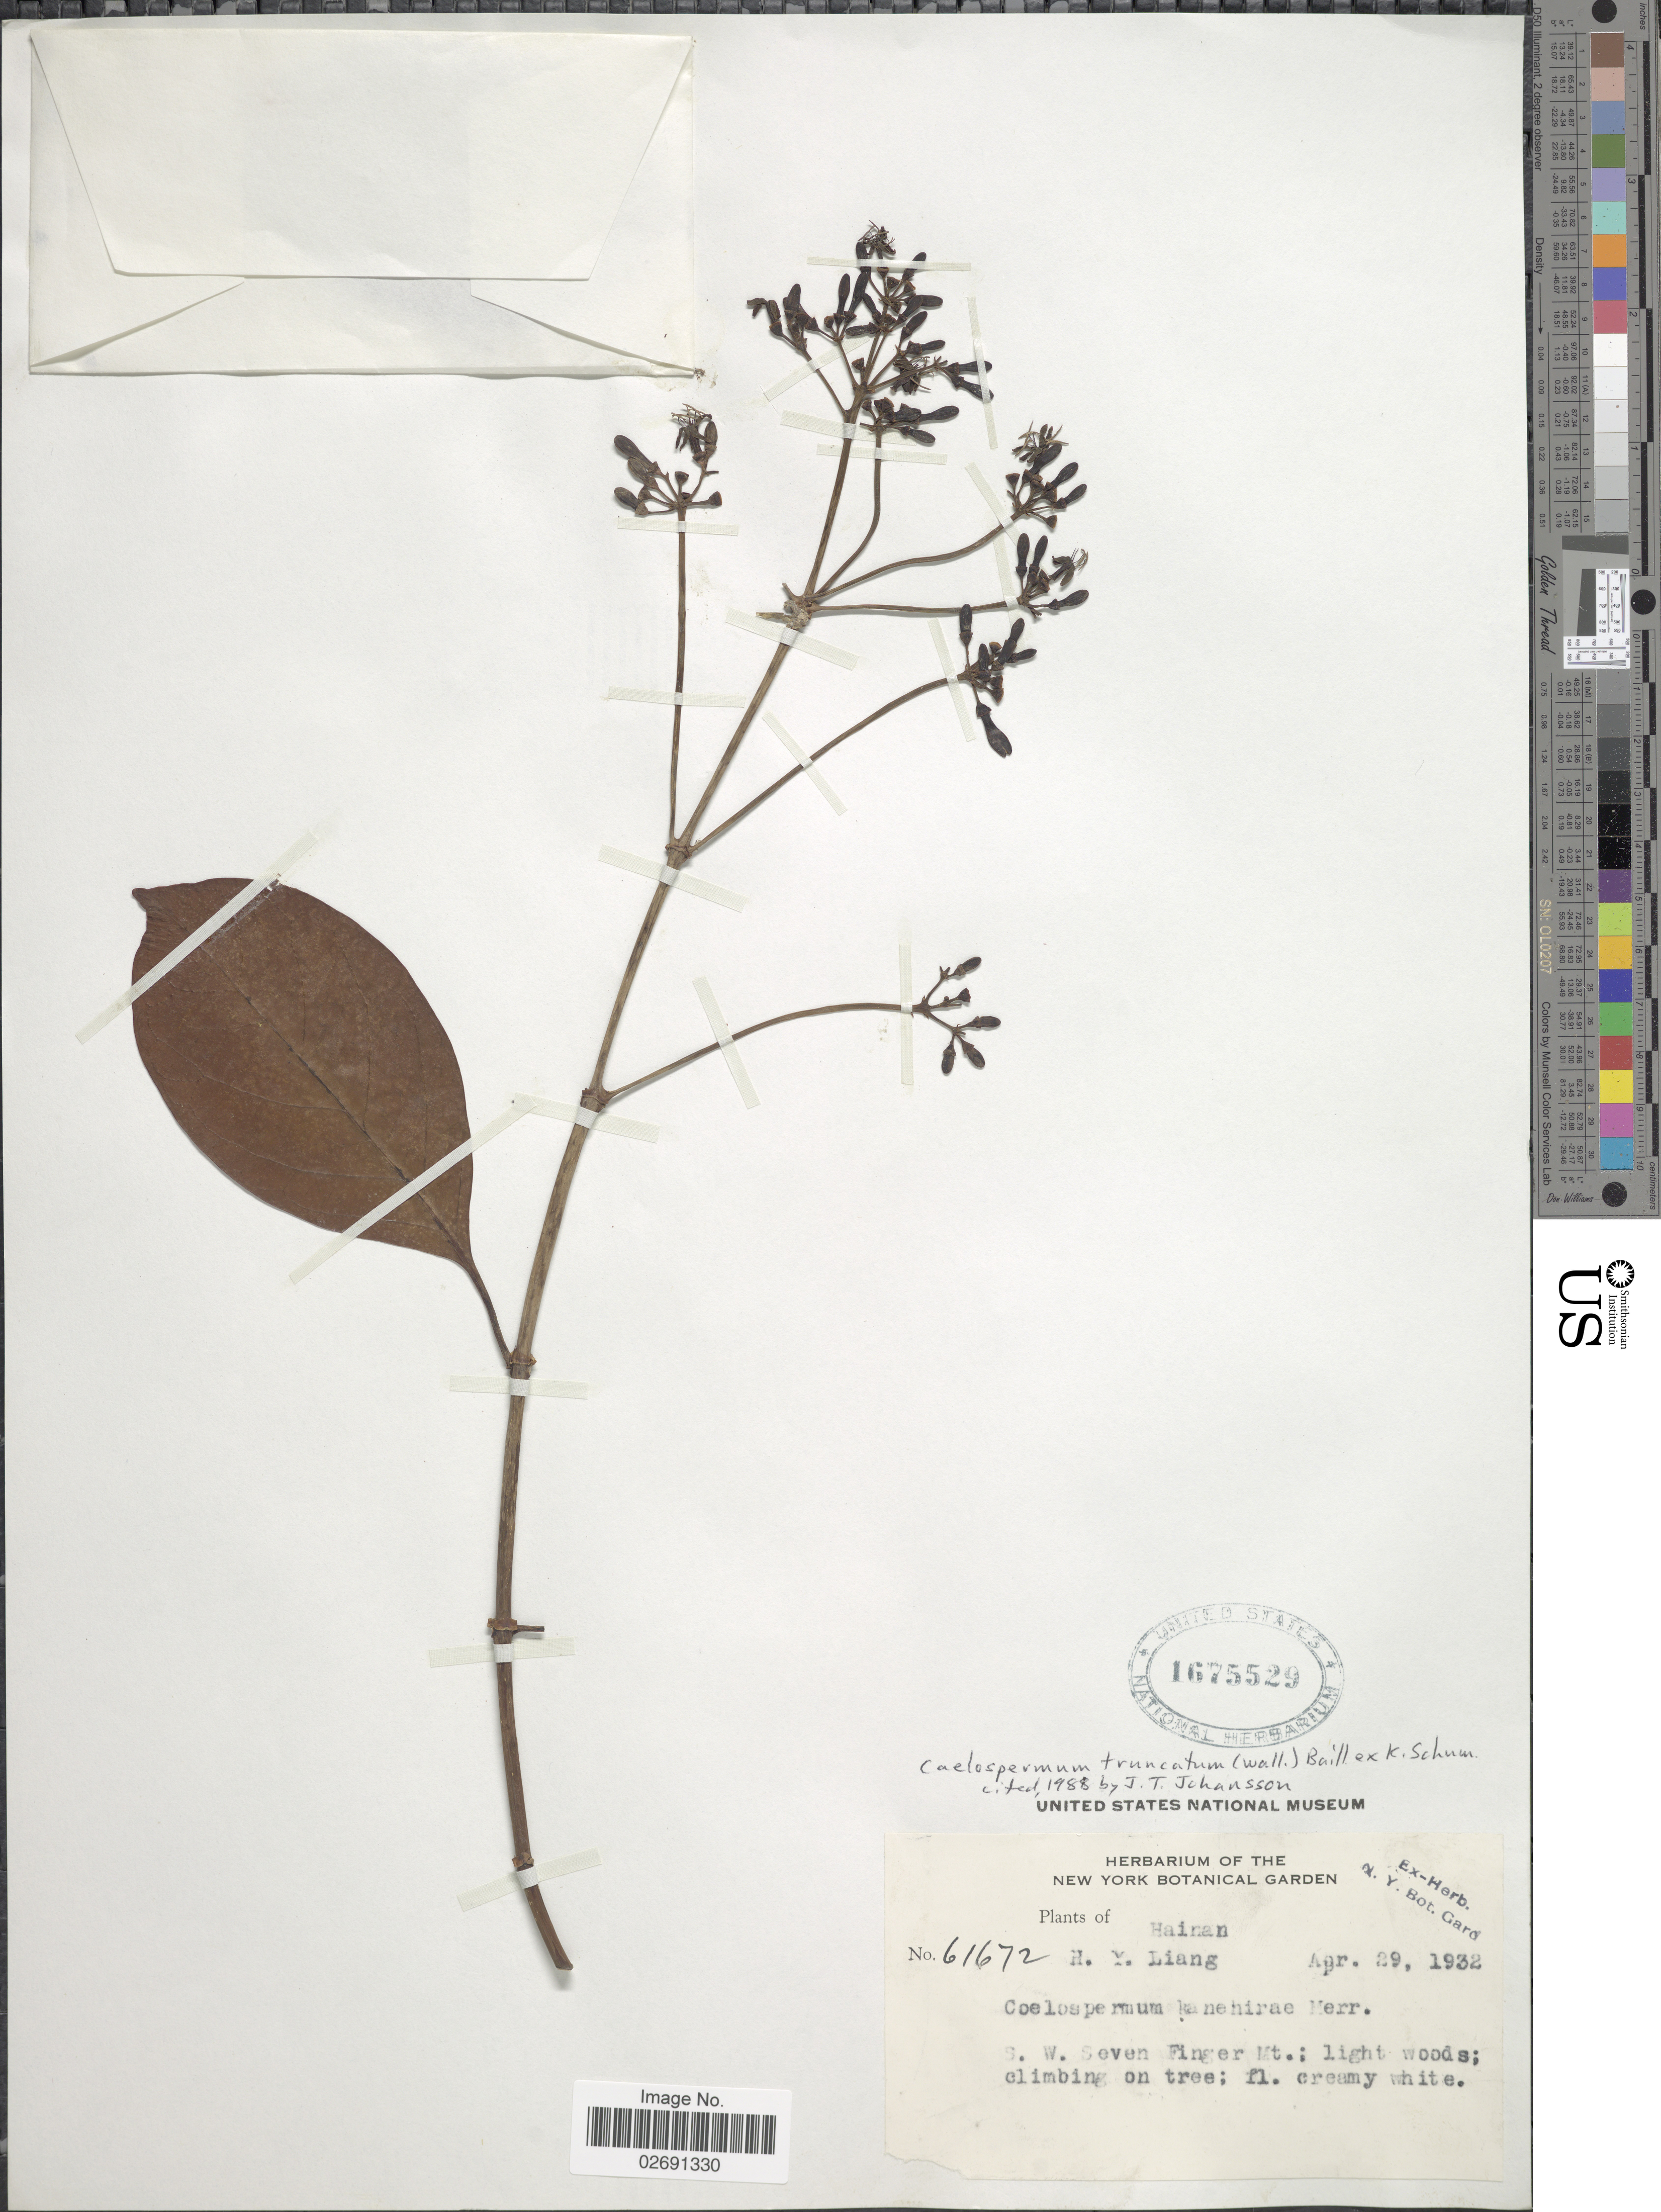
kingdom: Plantae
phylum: Tracheophyta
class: Magnoliopsida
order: Gentianales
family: Rubiaceae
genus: Coelospermum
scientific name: Coelospermum truncatum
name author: (Wall.) Baill. ex K. Schum.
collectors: H. Y. Liang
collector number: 61672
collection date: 1932-04-29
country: China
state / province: Hainan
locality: S.W. Seven Finger Mt.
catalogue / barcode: US 1675529